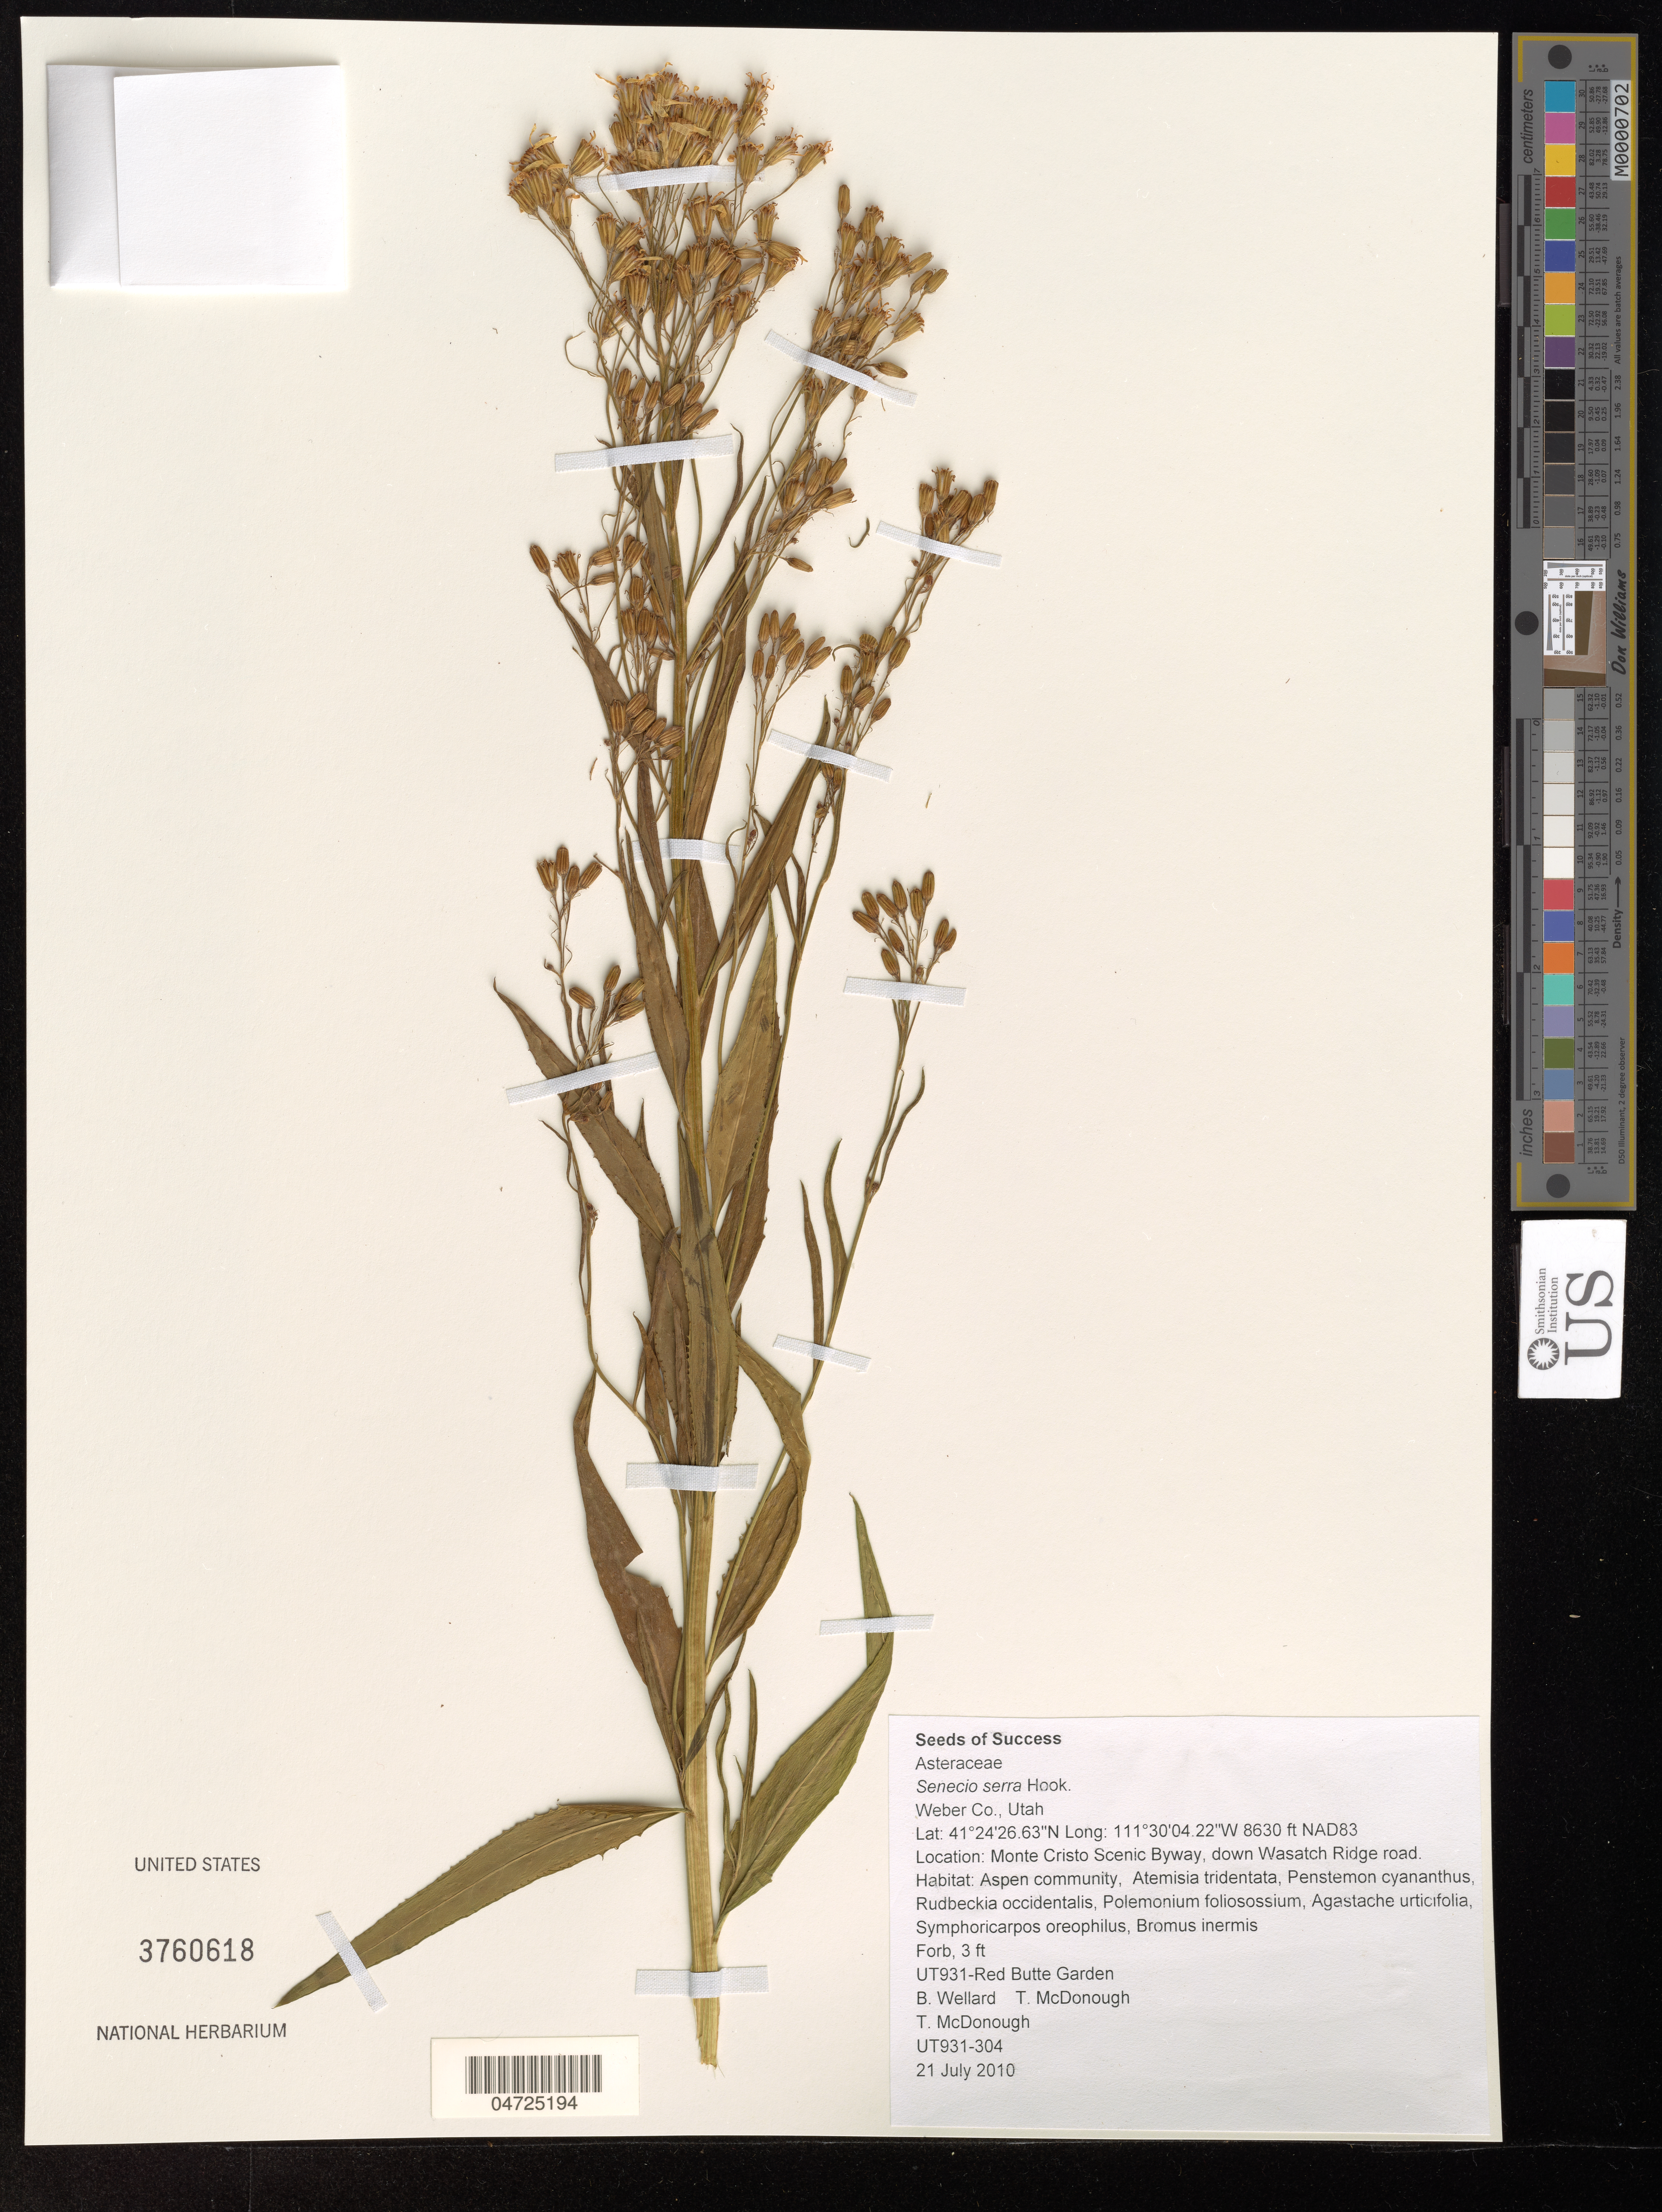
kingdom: Plantae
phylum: Tracheophyta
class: Magnoliopsida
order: Asterales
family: Asteraceae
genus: Senecio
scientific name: Senecio serra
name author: Hook.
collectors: B. Wellard & T. McDonough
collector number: UT931-304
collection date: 2010-07-21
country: United States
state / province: Utah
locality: Weber Co. NAD83. Monte Cristo Scenic Byway, down Wasatch Ridge road. UT931-Red Butte Garden.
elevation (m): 2630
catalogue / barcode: US 3760618